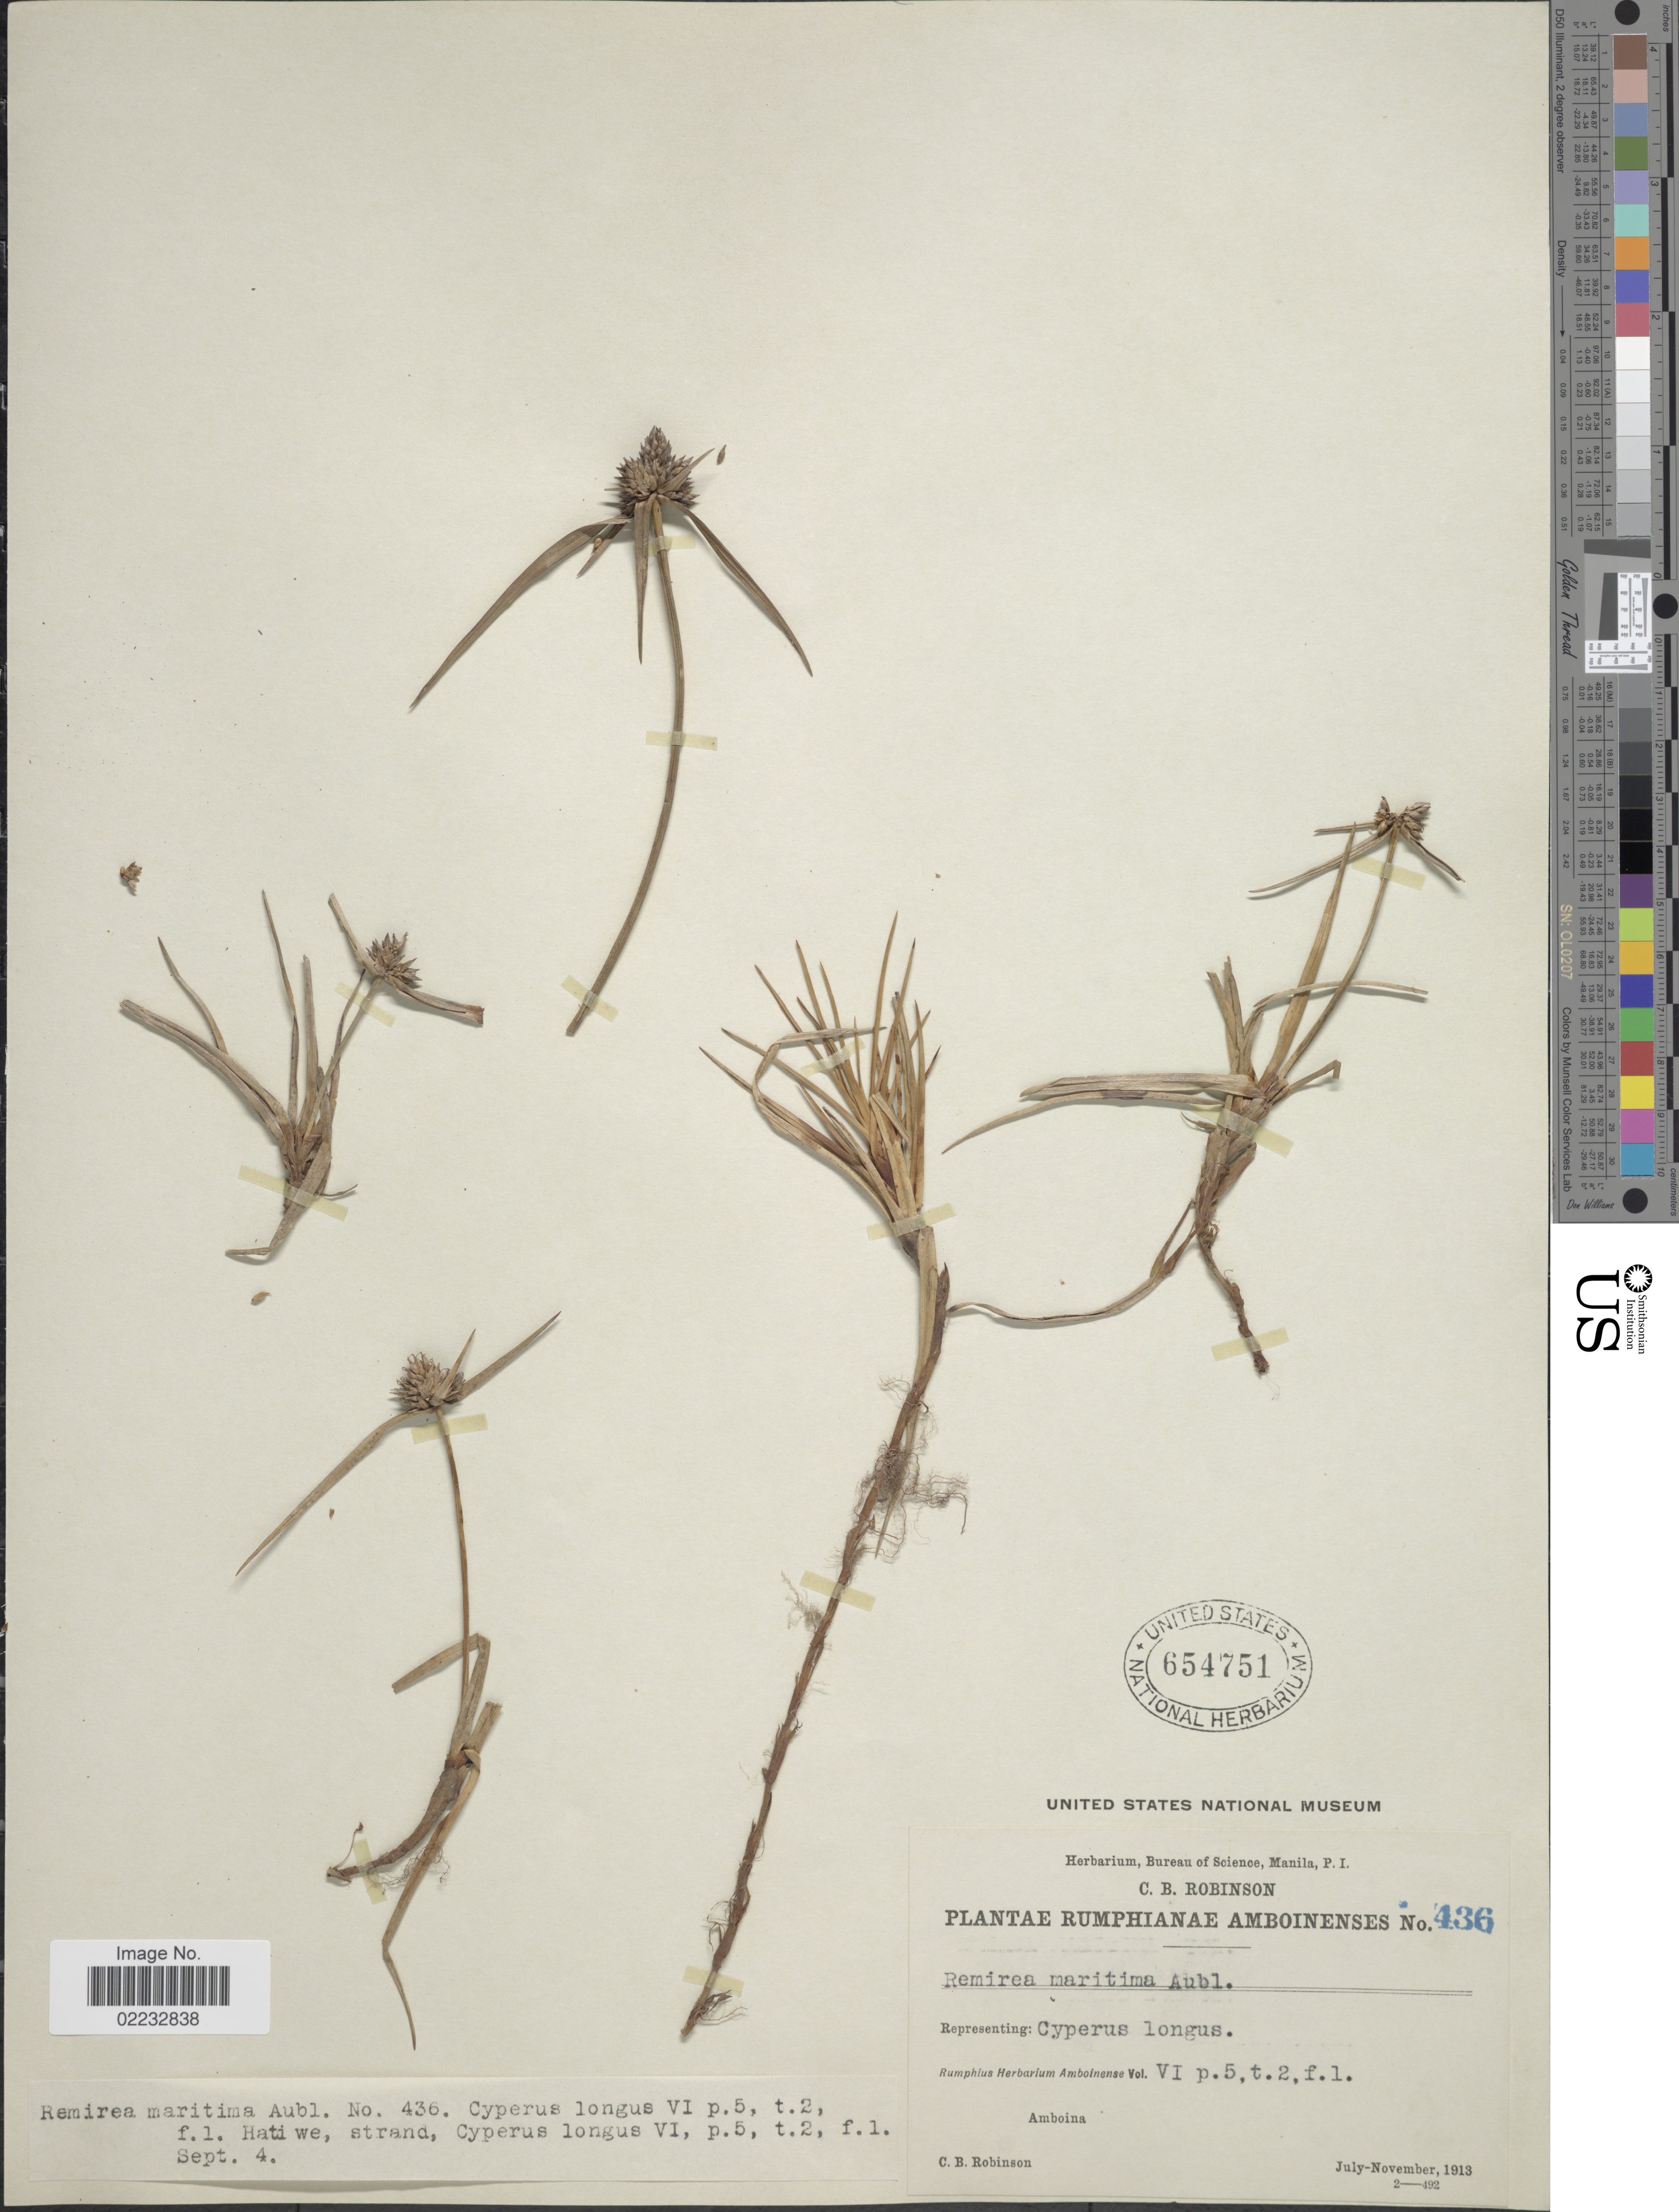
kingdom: Plantae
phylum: Tracheophyta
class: Liliopsida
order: Poales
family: Cyperaceae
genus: Cyperus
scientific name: Cyperus pedunculatus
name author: (R. Br.) J. Kern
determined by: Strong, M. T., (US), Smithsonian Institution - National Museum of Natural History (UNITED STATES)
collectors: C. Robinson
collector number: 436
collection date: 1913-09-04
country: Indonesia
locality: Amboina, Hatiwe, strand.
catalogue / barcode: US 654751